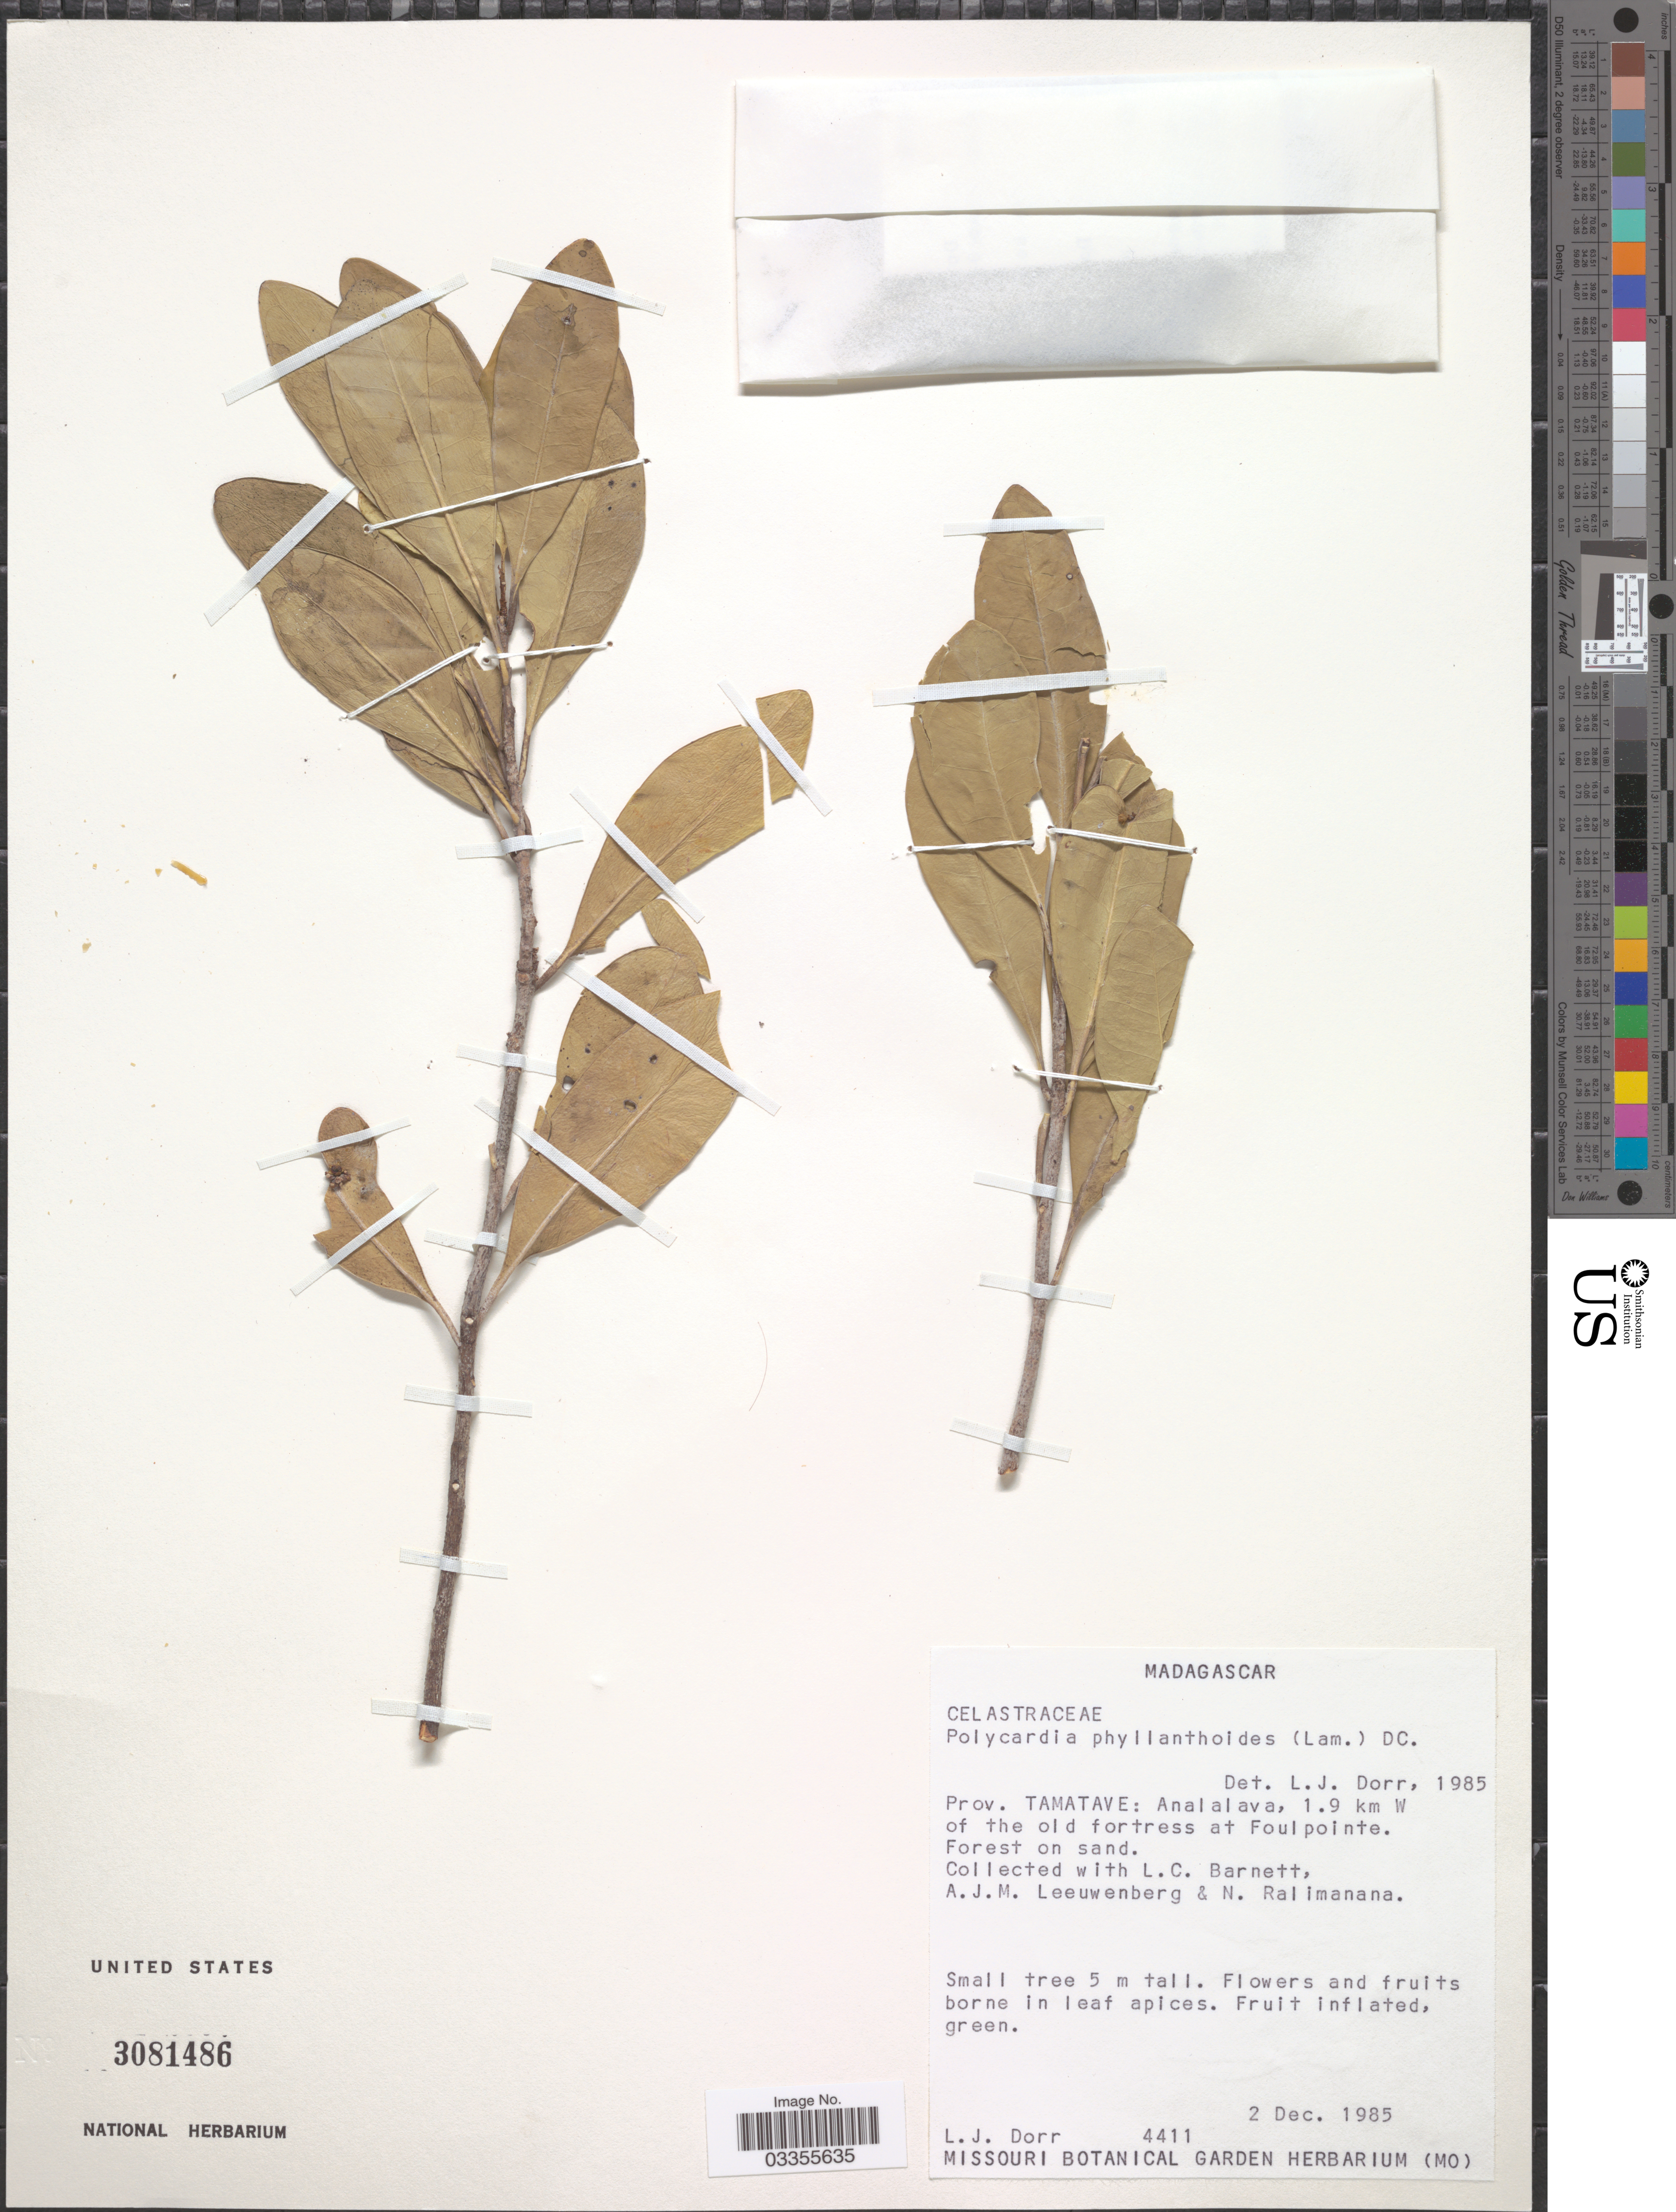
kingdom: Plantae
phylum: Tracheophyta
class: Magnoliopsida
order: Celastrales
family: Celastraceae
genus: Polycardia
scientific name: Polycardia phyllanthoides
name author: (Lam.) DC.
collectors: L. J. Dorr, L. C. Barnett, A. J. M. Leeuwenberg & N. Ralimanana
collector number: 4411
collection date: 1985-12-02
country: Madagascar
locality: Prov. Tamatave: Analalava, 1.9 km W of the old fortress at Foulpointe.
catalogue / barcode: US 3081486